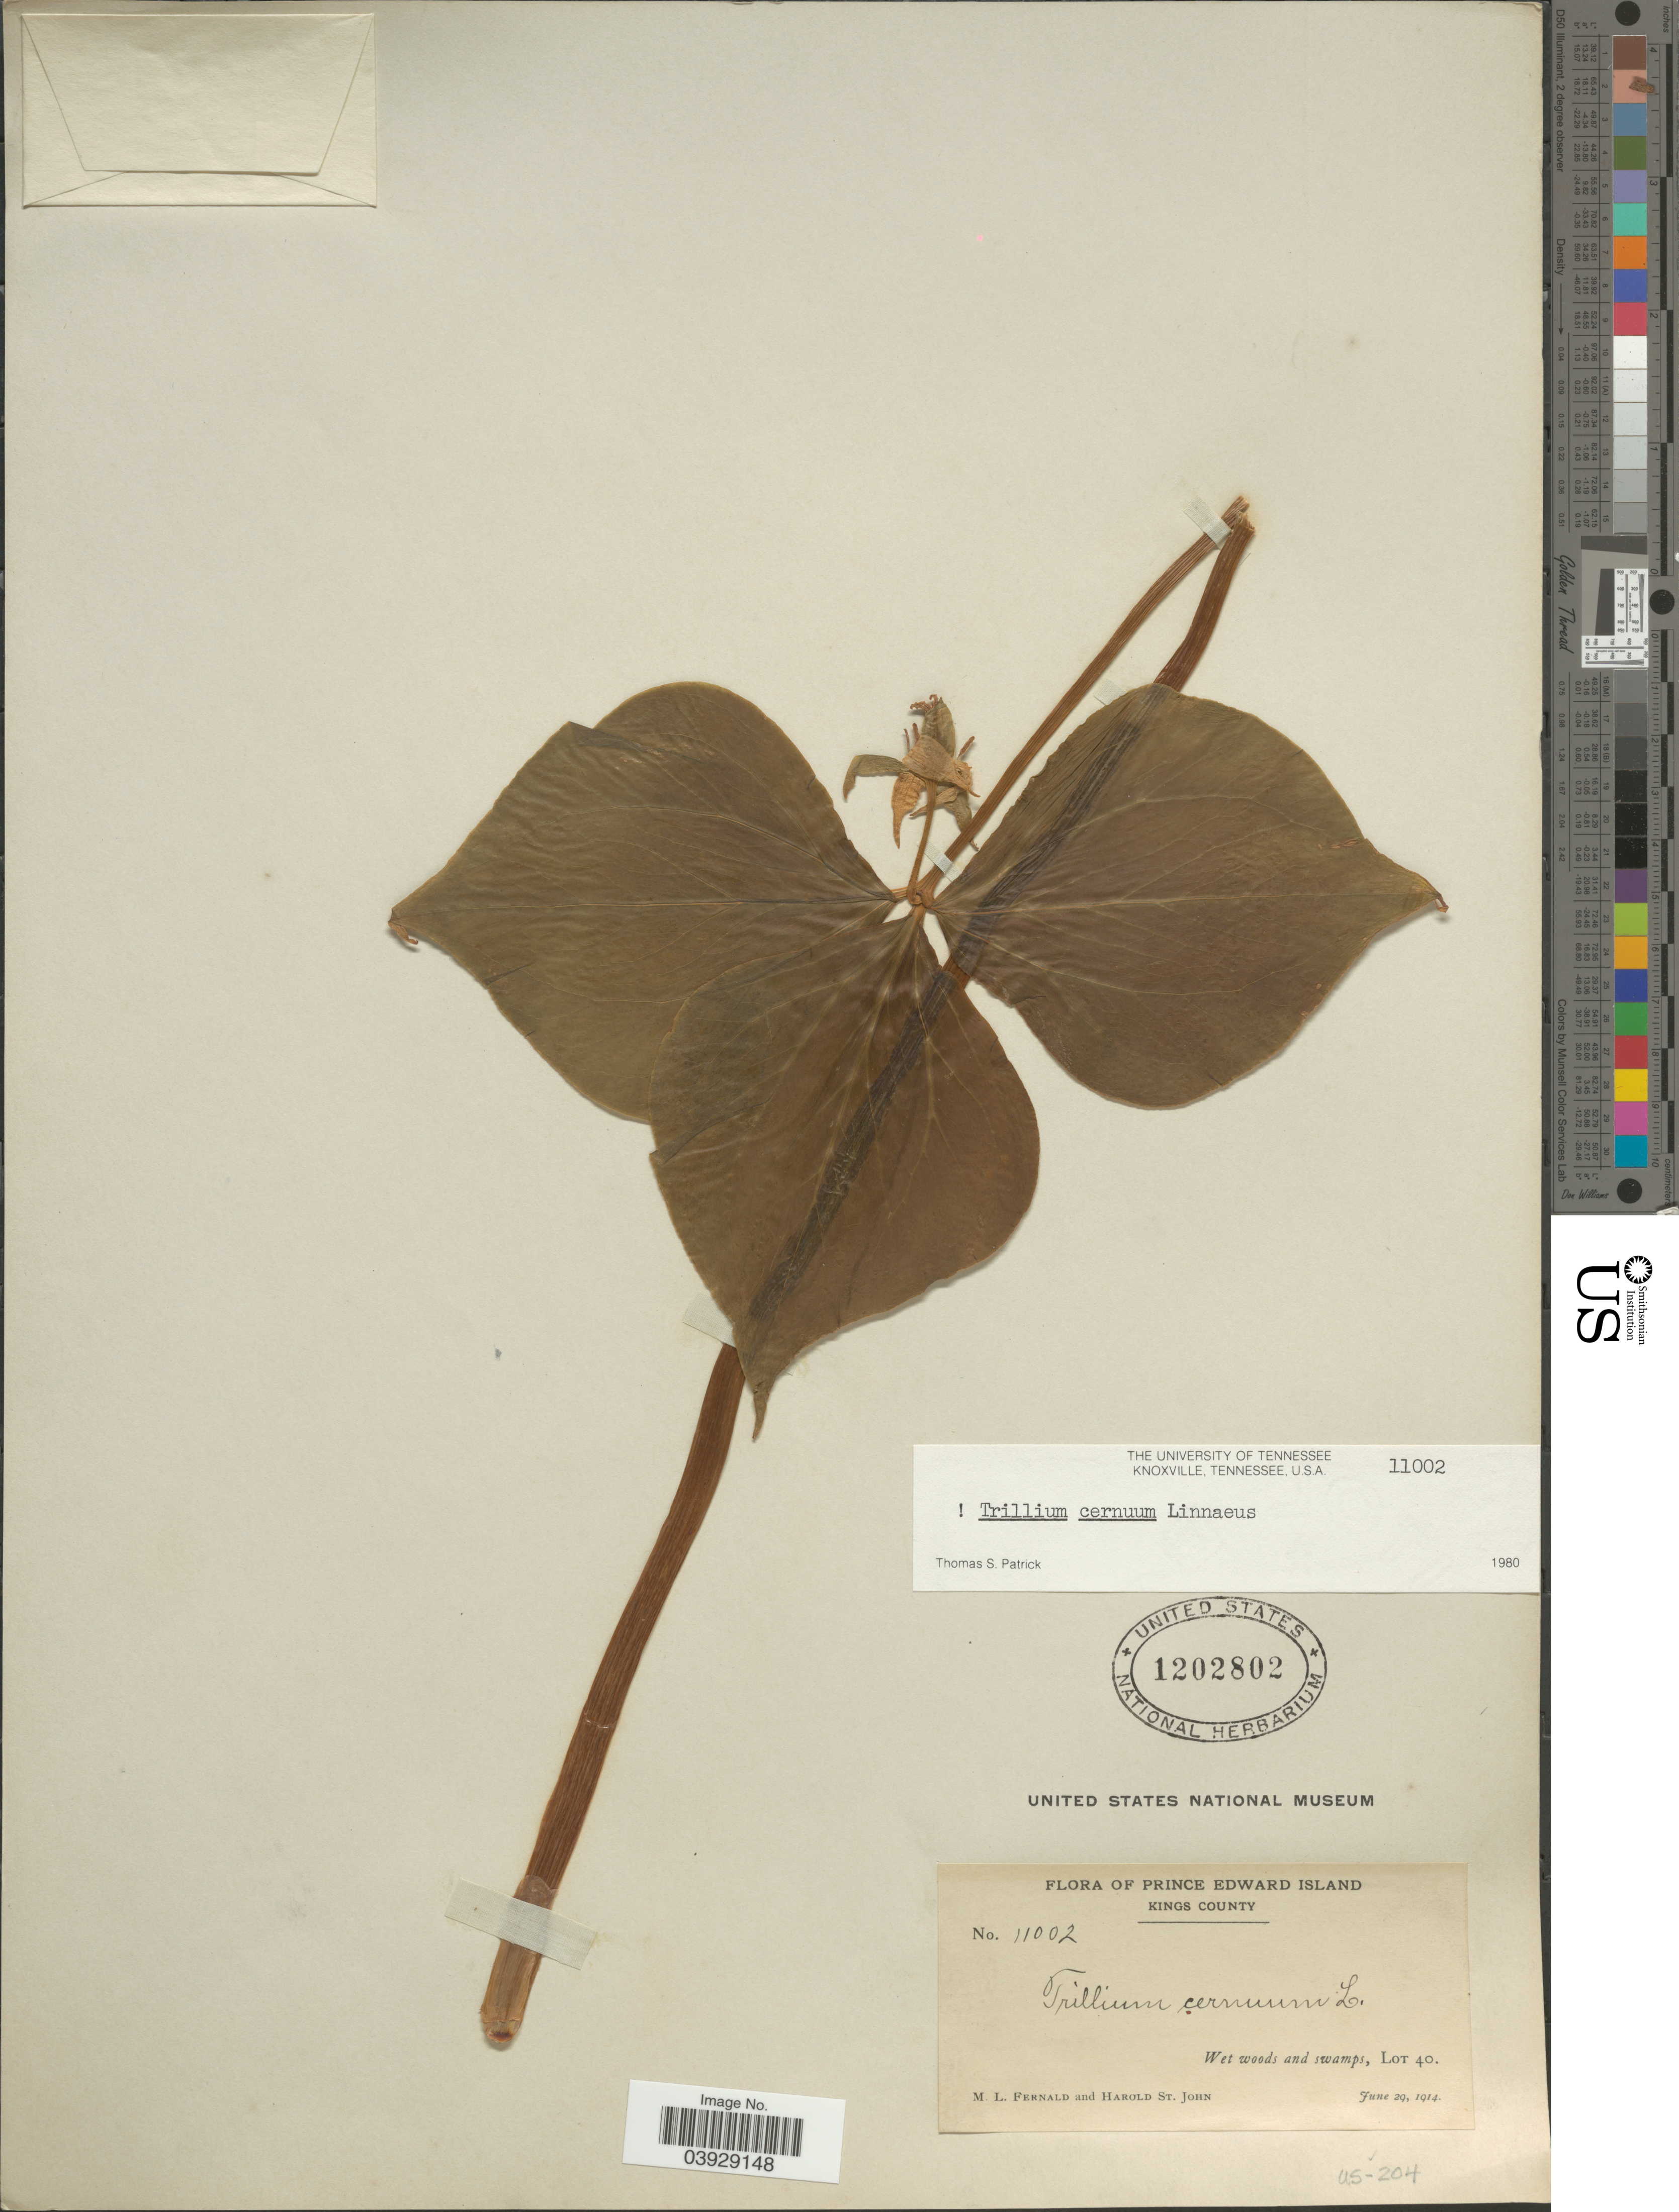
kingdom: Plantae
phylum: Tracheophyta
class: Liliopsida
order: Liliales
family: Melanthiaceae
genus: Trillium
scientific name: Trillium cernuum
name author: L.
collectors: M. L. Fernald & H. St. John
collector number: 11002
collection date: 1914-06-29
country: Canada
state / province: Prince Edward Island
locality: Kings County. Wet woods and swamps, Lot 40.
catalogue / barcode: US 1202802